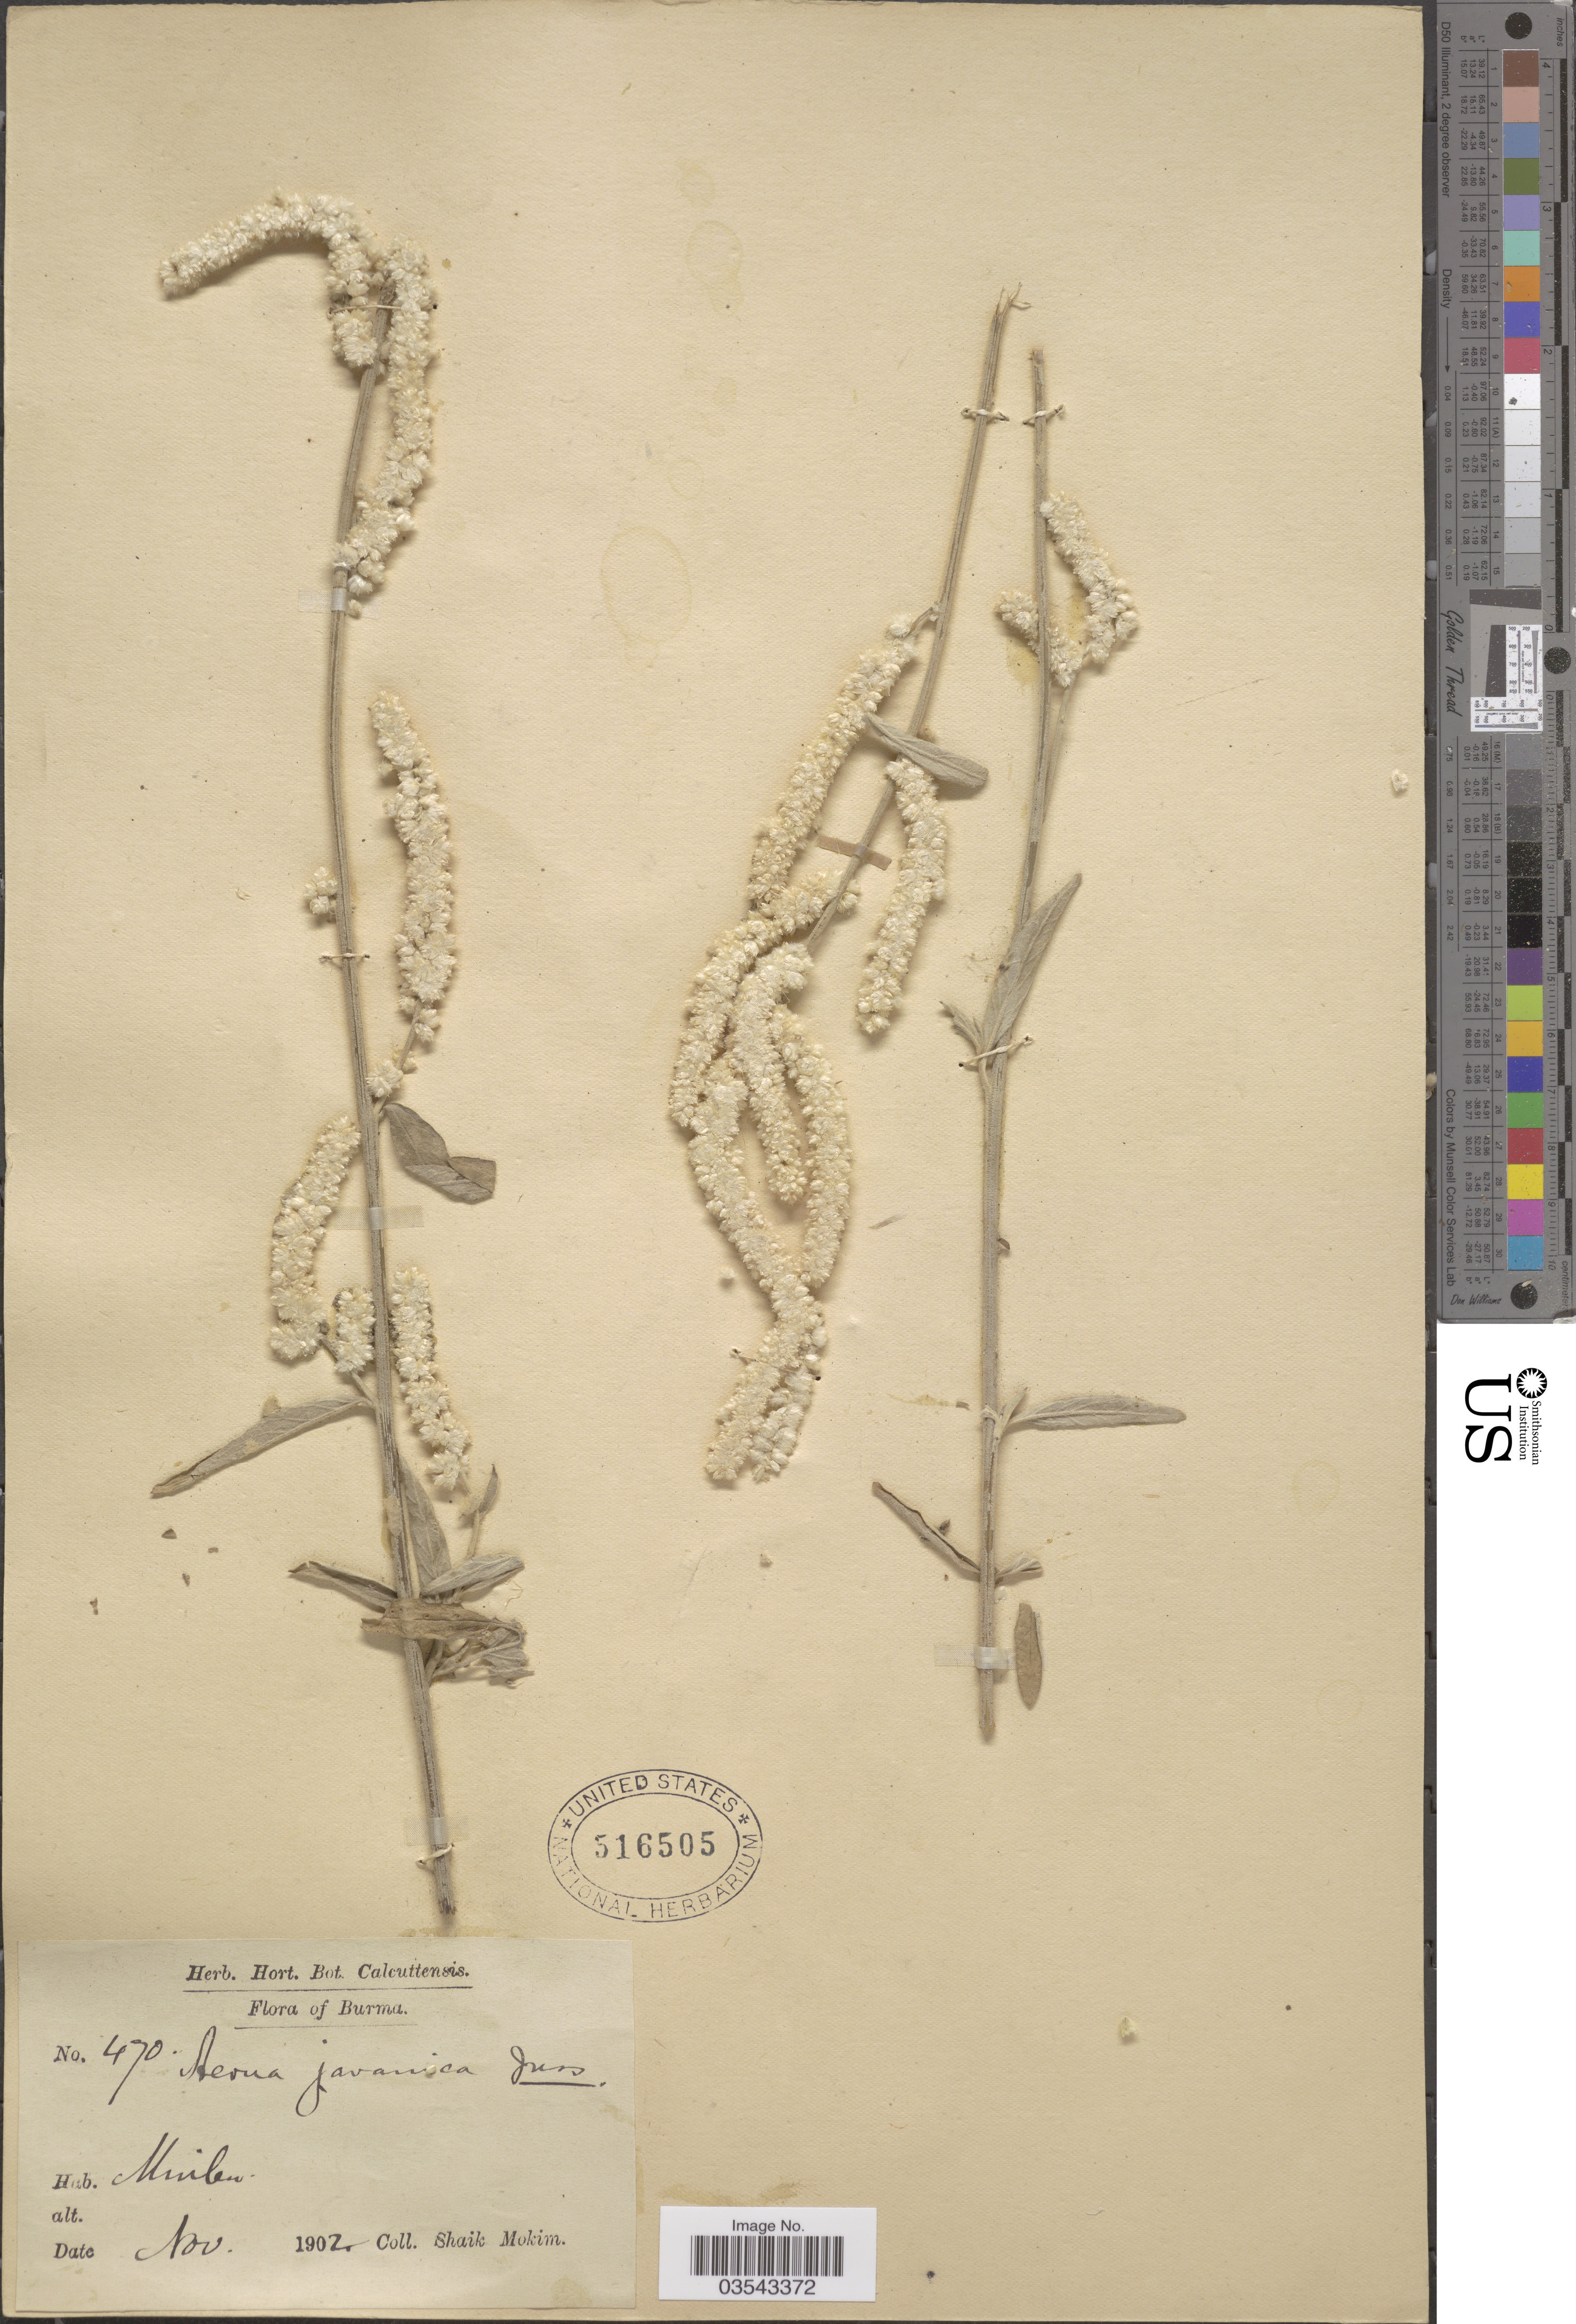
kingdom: Plantae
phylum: Tracheophyta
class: Magnoliopsida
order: Caryophyllales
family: Amaranthaceae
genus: Aerva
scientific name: Aerva javanica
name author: (Burm. f.) Juss. ex Schult.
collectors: S. Mokim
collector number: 470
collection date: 1902-11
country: Myanmar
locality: Minleu.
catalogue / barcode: US 516505